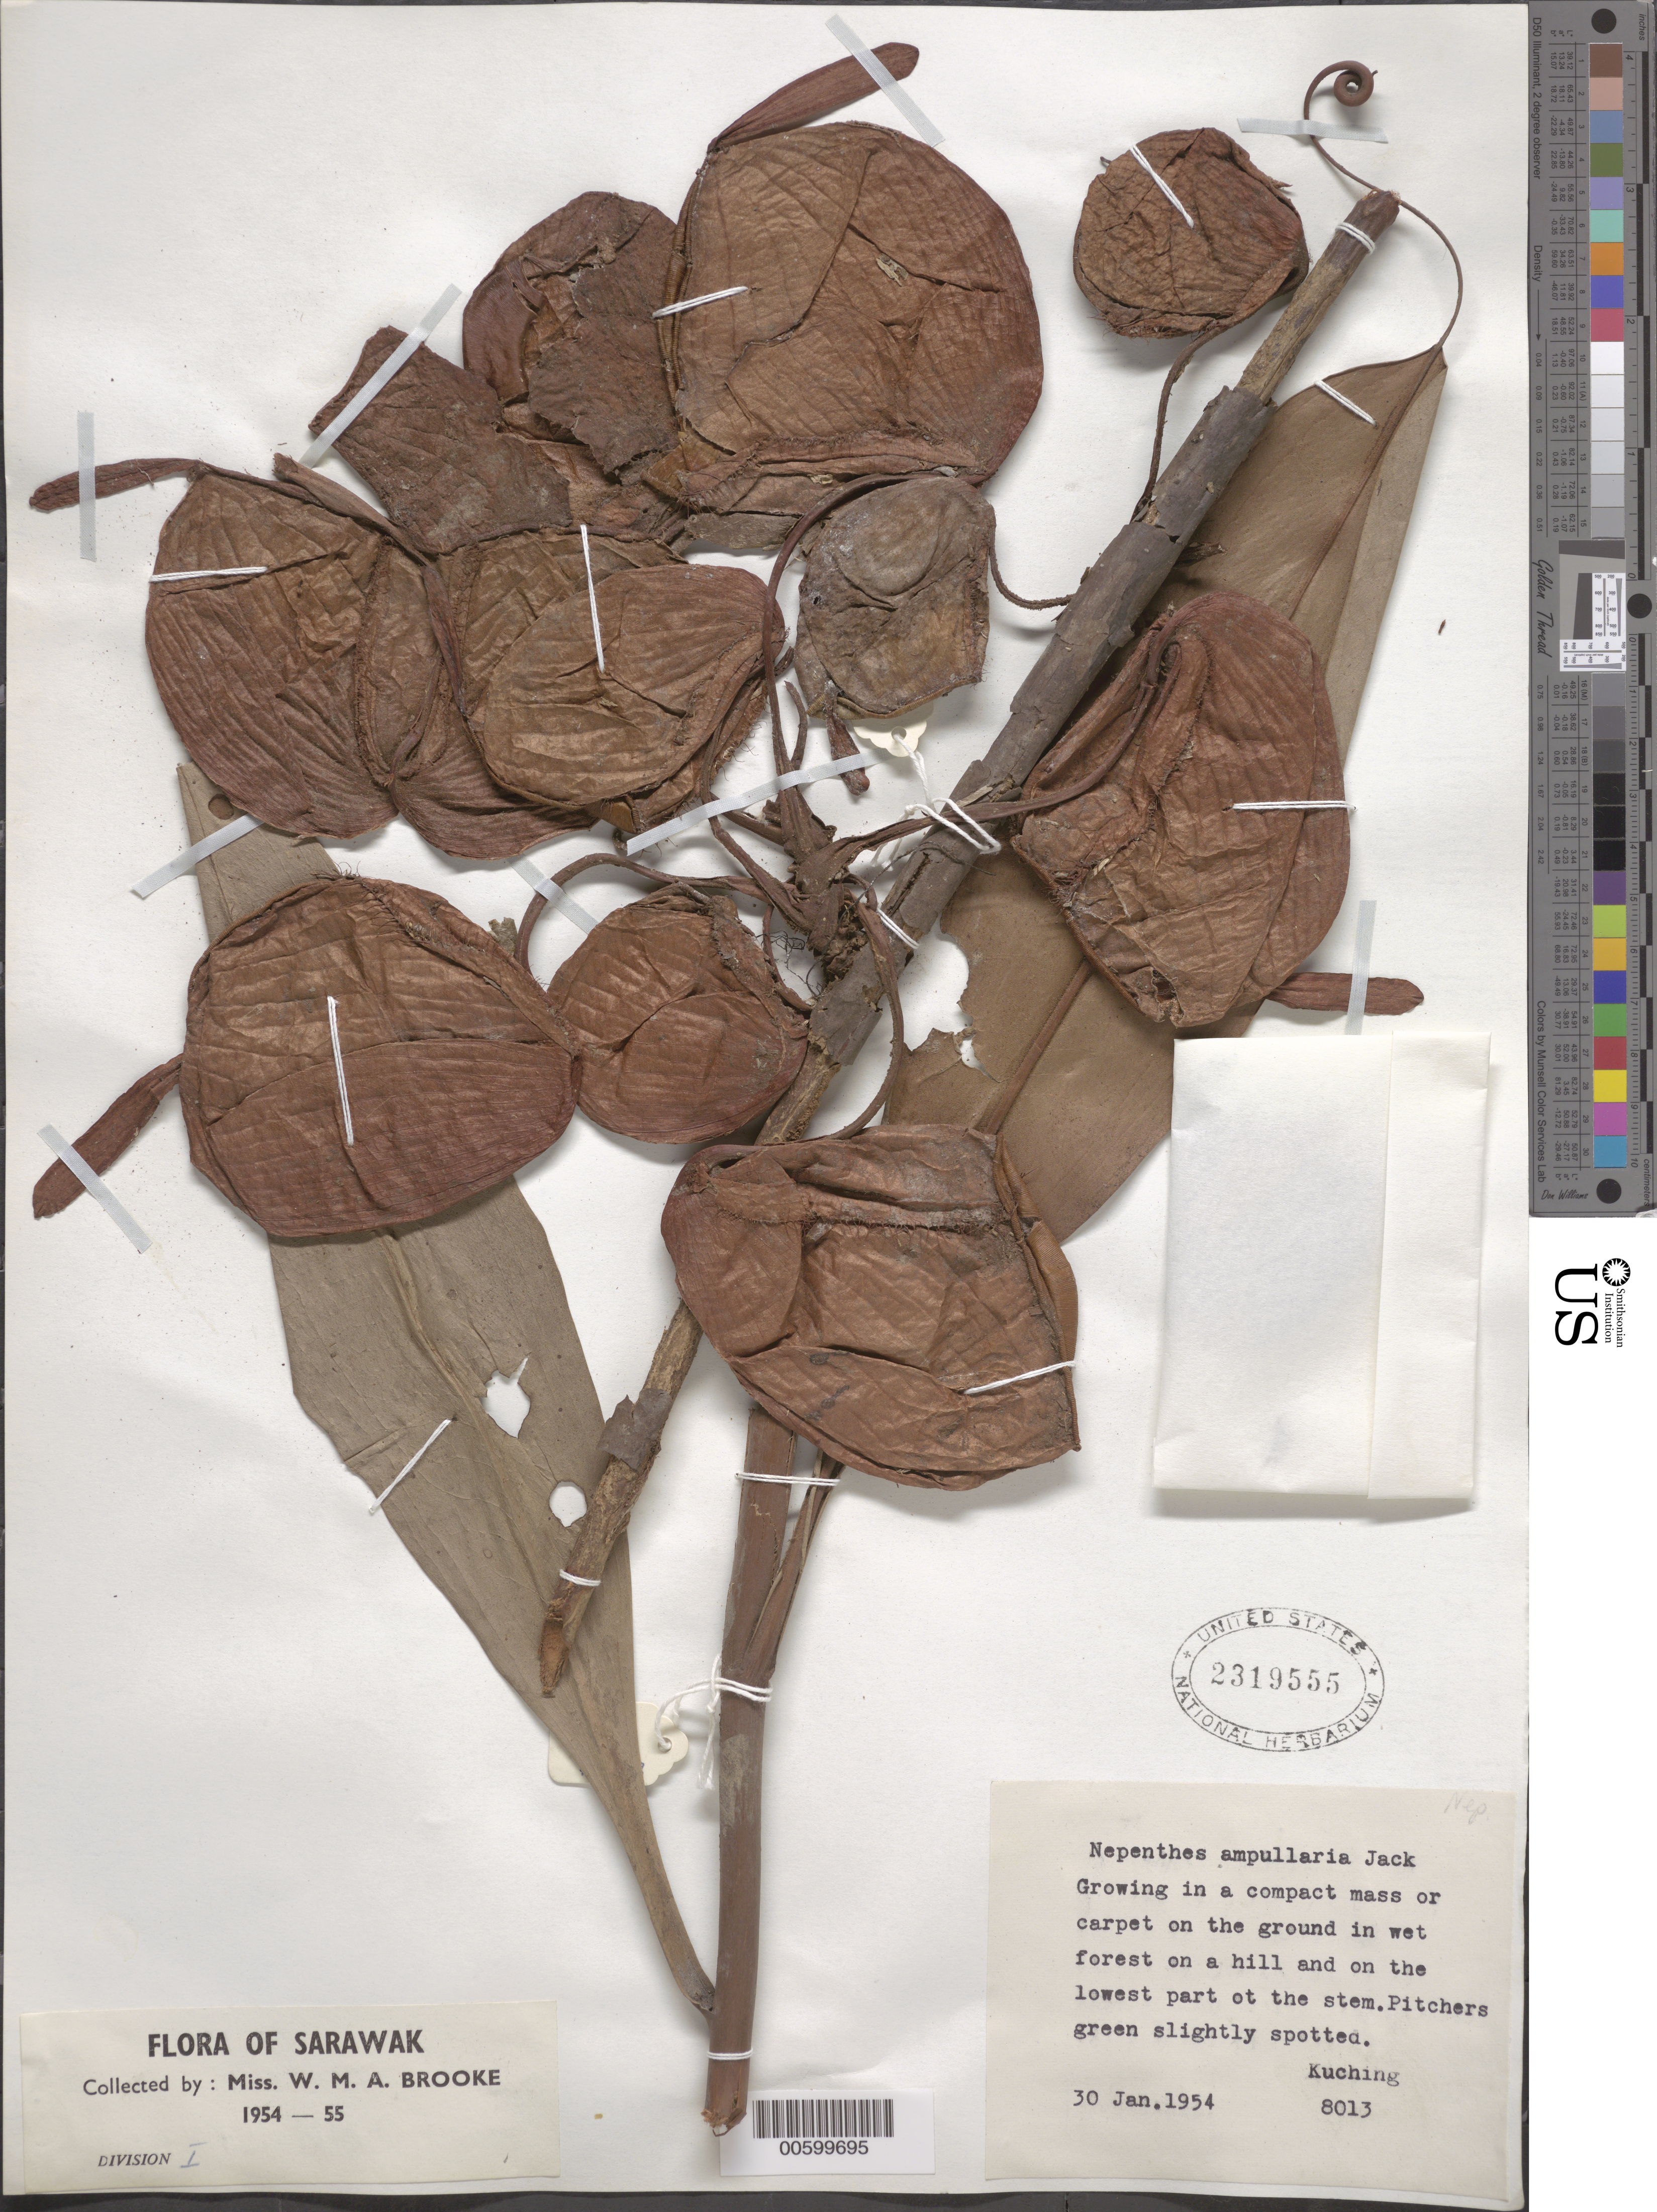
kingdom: Plantae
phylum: Tracheophyta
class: Magnoliopsida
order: Caryophyllales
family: Nepenthaceae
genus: Nepenthes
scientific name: Nepenthes ampullaria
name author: Jack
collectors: W. Brooke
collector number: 8013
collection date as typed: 30 Jan 1954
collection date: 1954-01-30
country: Malaysia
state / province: Sarawak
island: Borneo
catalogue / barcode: US 2319555